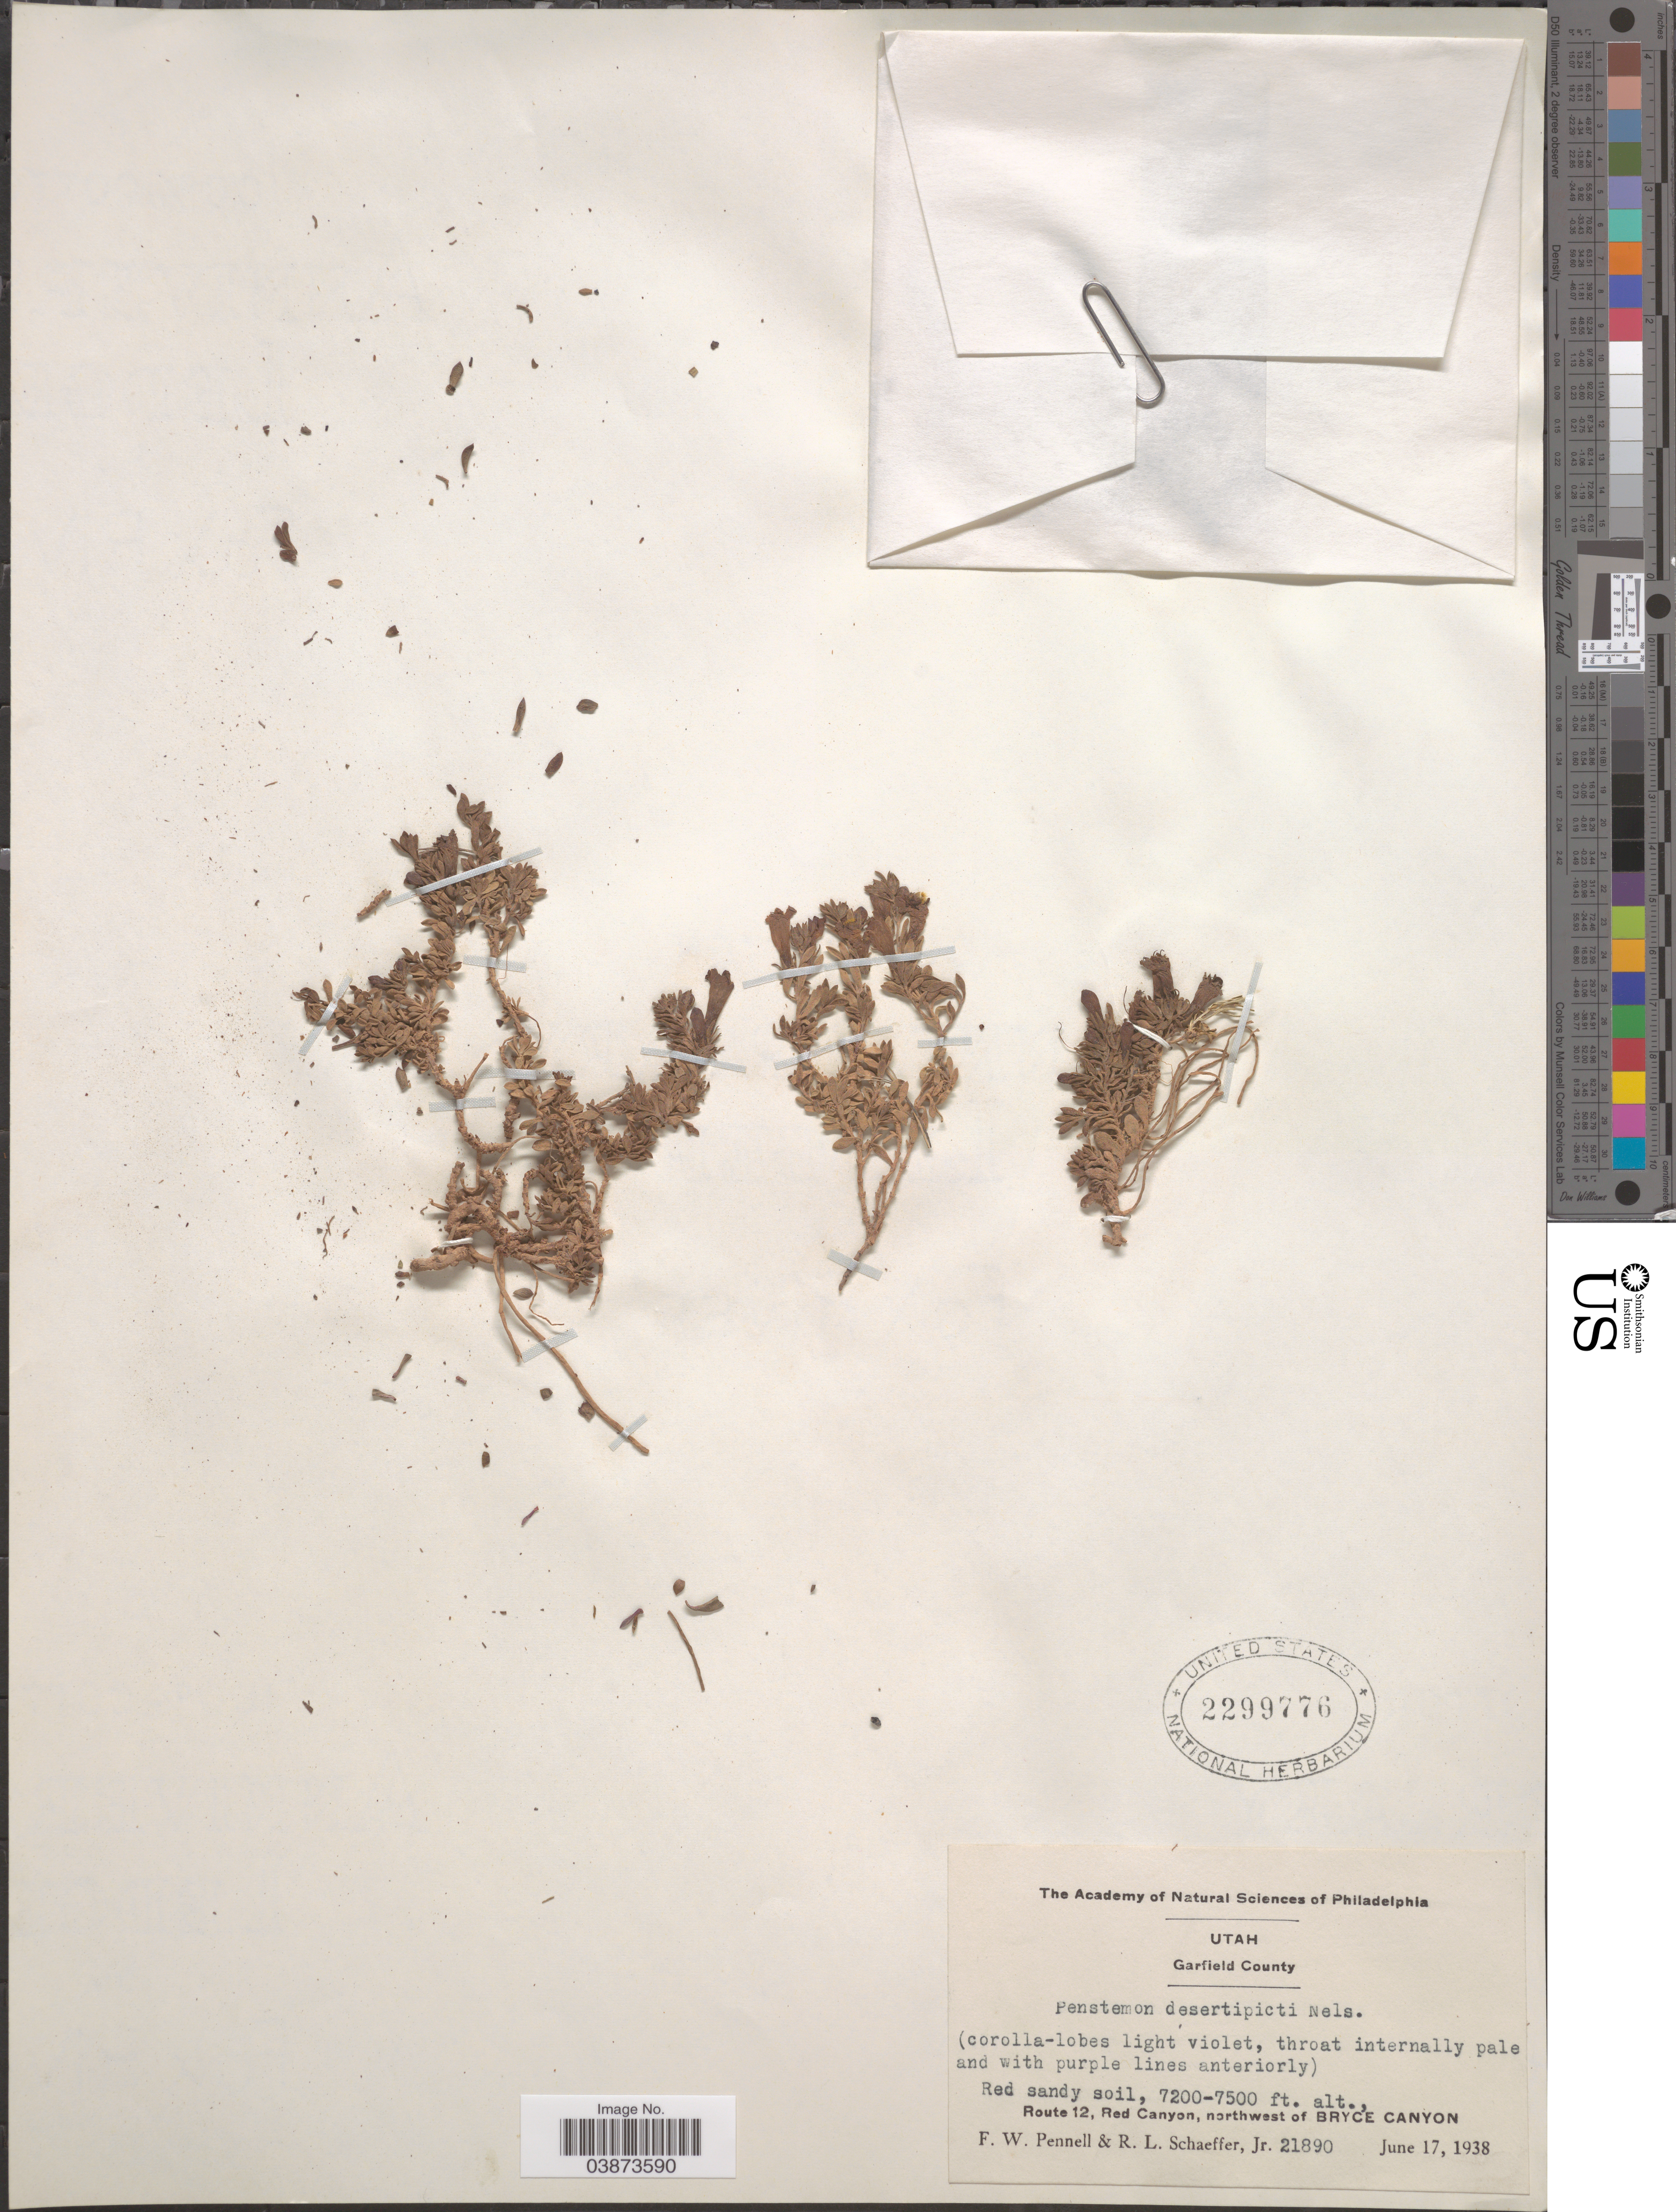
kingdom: Plantae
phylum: Tracheophyta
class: Magnoliopsida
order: Lamiales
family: Plantaginaceae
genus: Penstemon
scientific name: Penstemon caespitosus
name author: Nutt. ex A. Gray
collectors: F. W. Pennell & R. L. Schaeffer Jr.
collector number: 21890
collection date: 1938-06-17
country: United States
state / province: Utah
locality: Garfield County. Route 12, Red Canyon, northwest of Bryce Canyon.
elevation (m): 2195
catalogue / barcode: US 2299776